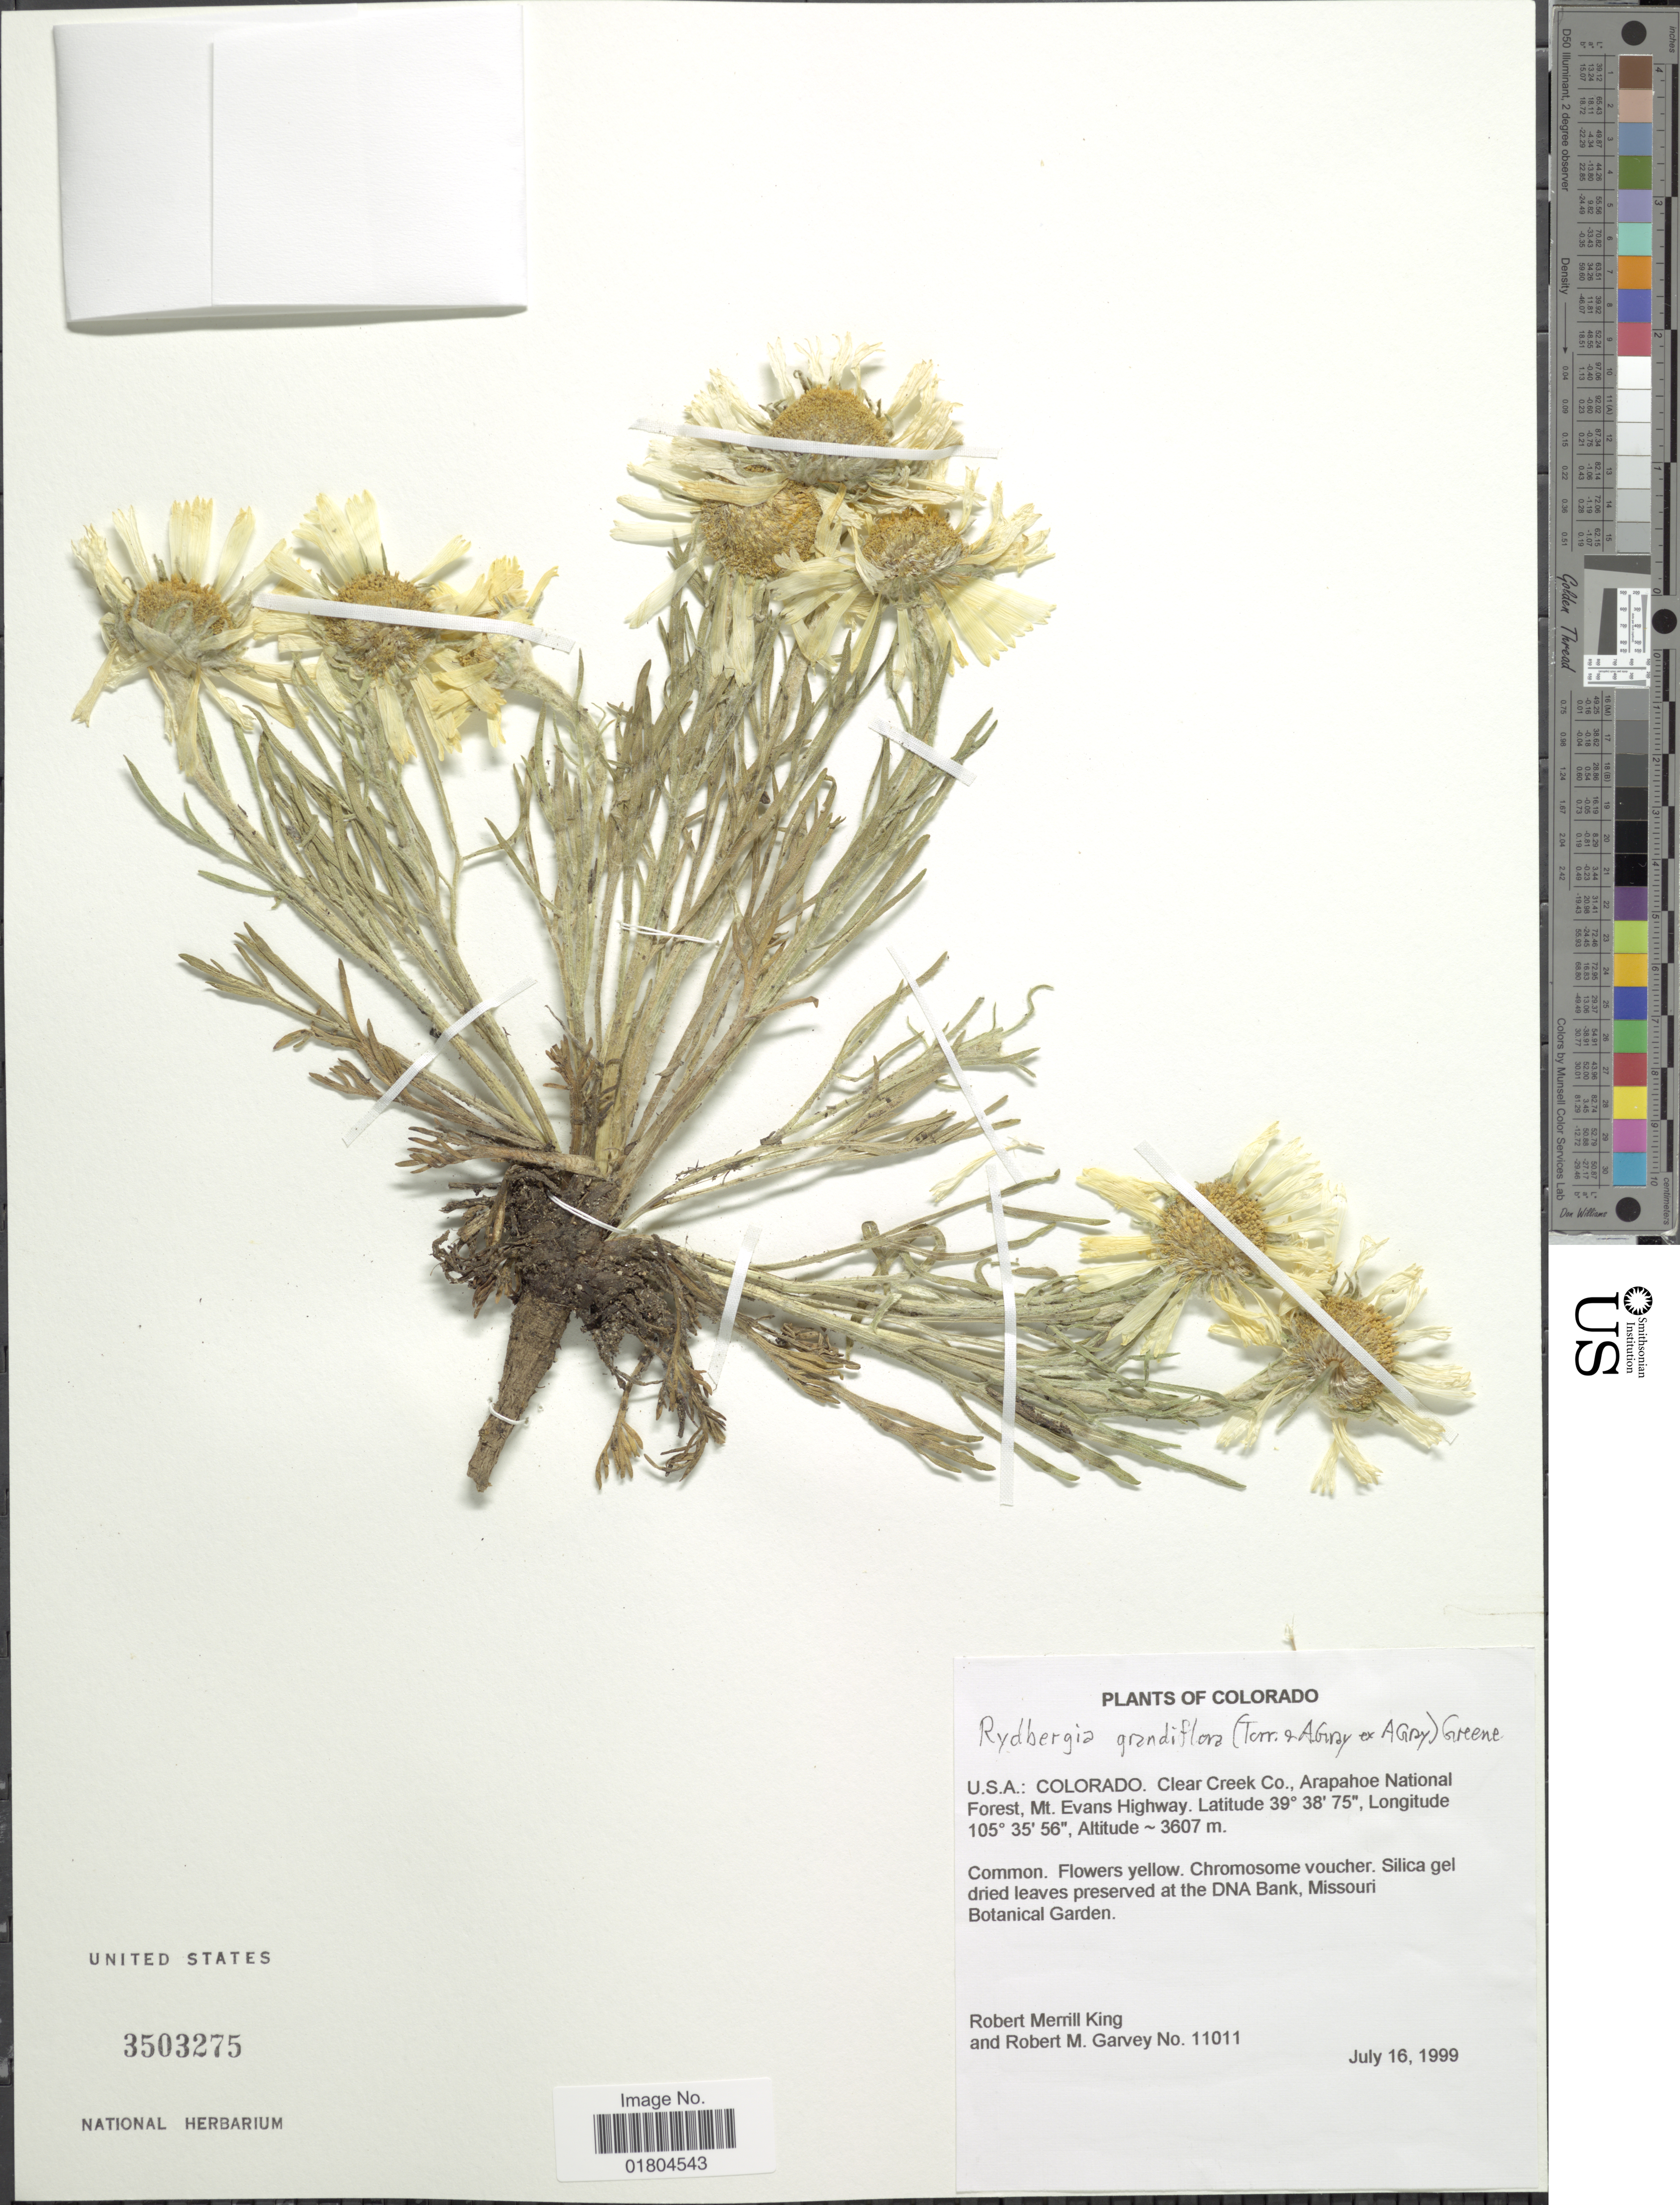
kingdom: Plantae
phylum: Tracheophyta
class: Magnoliopsida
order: Asterales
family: Asteraceae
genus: Hymenoxys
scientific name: Hymenoxys cooperi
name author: (A. Gray) Cockerell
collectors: R. M. King & R. Garvey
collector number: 11011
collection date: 1999-07-16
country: United States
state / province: Colorado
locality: Clear Creek Co., Arapahoe National Forest, Mt. Evans Highway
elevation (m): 3607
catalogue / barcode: US 3503275